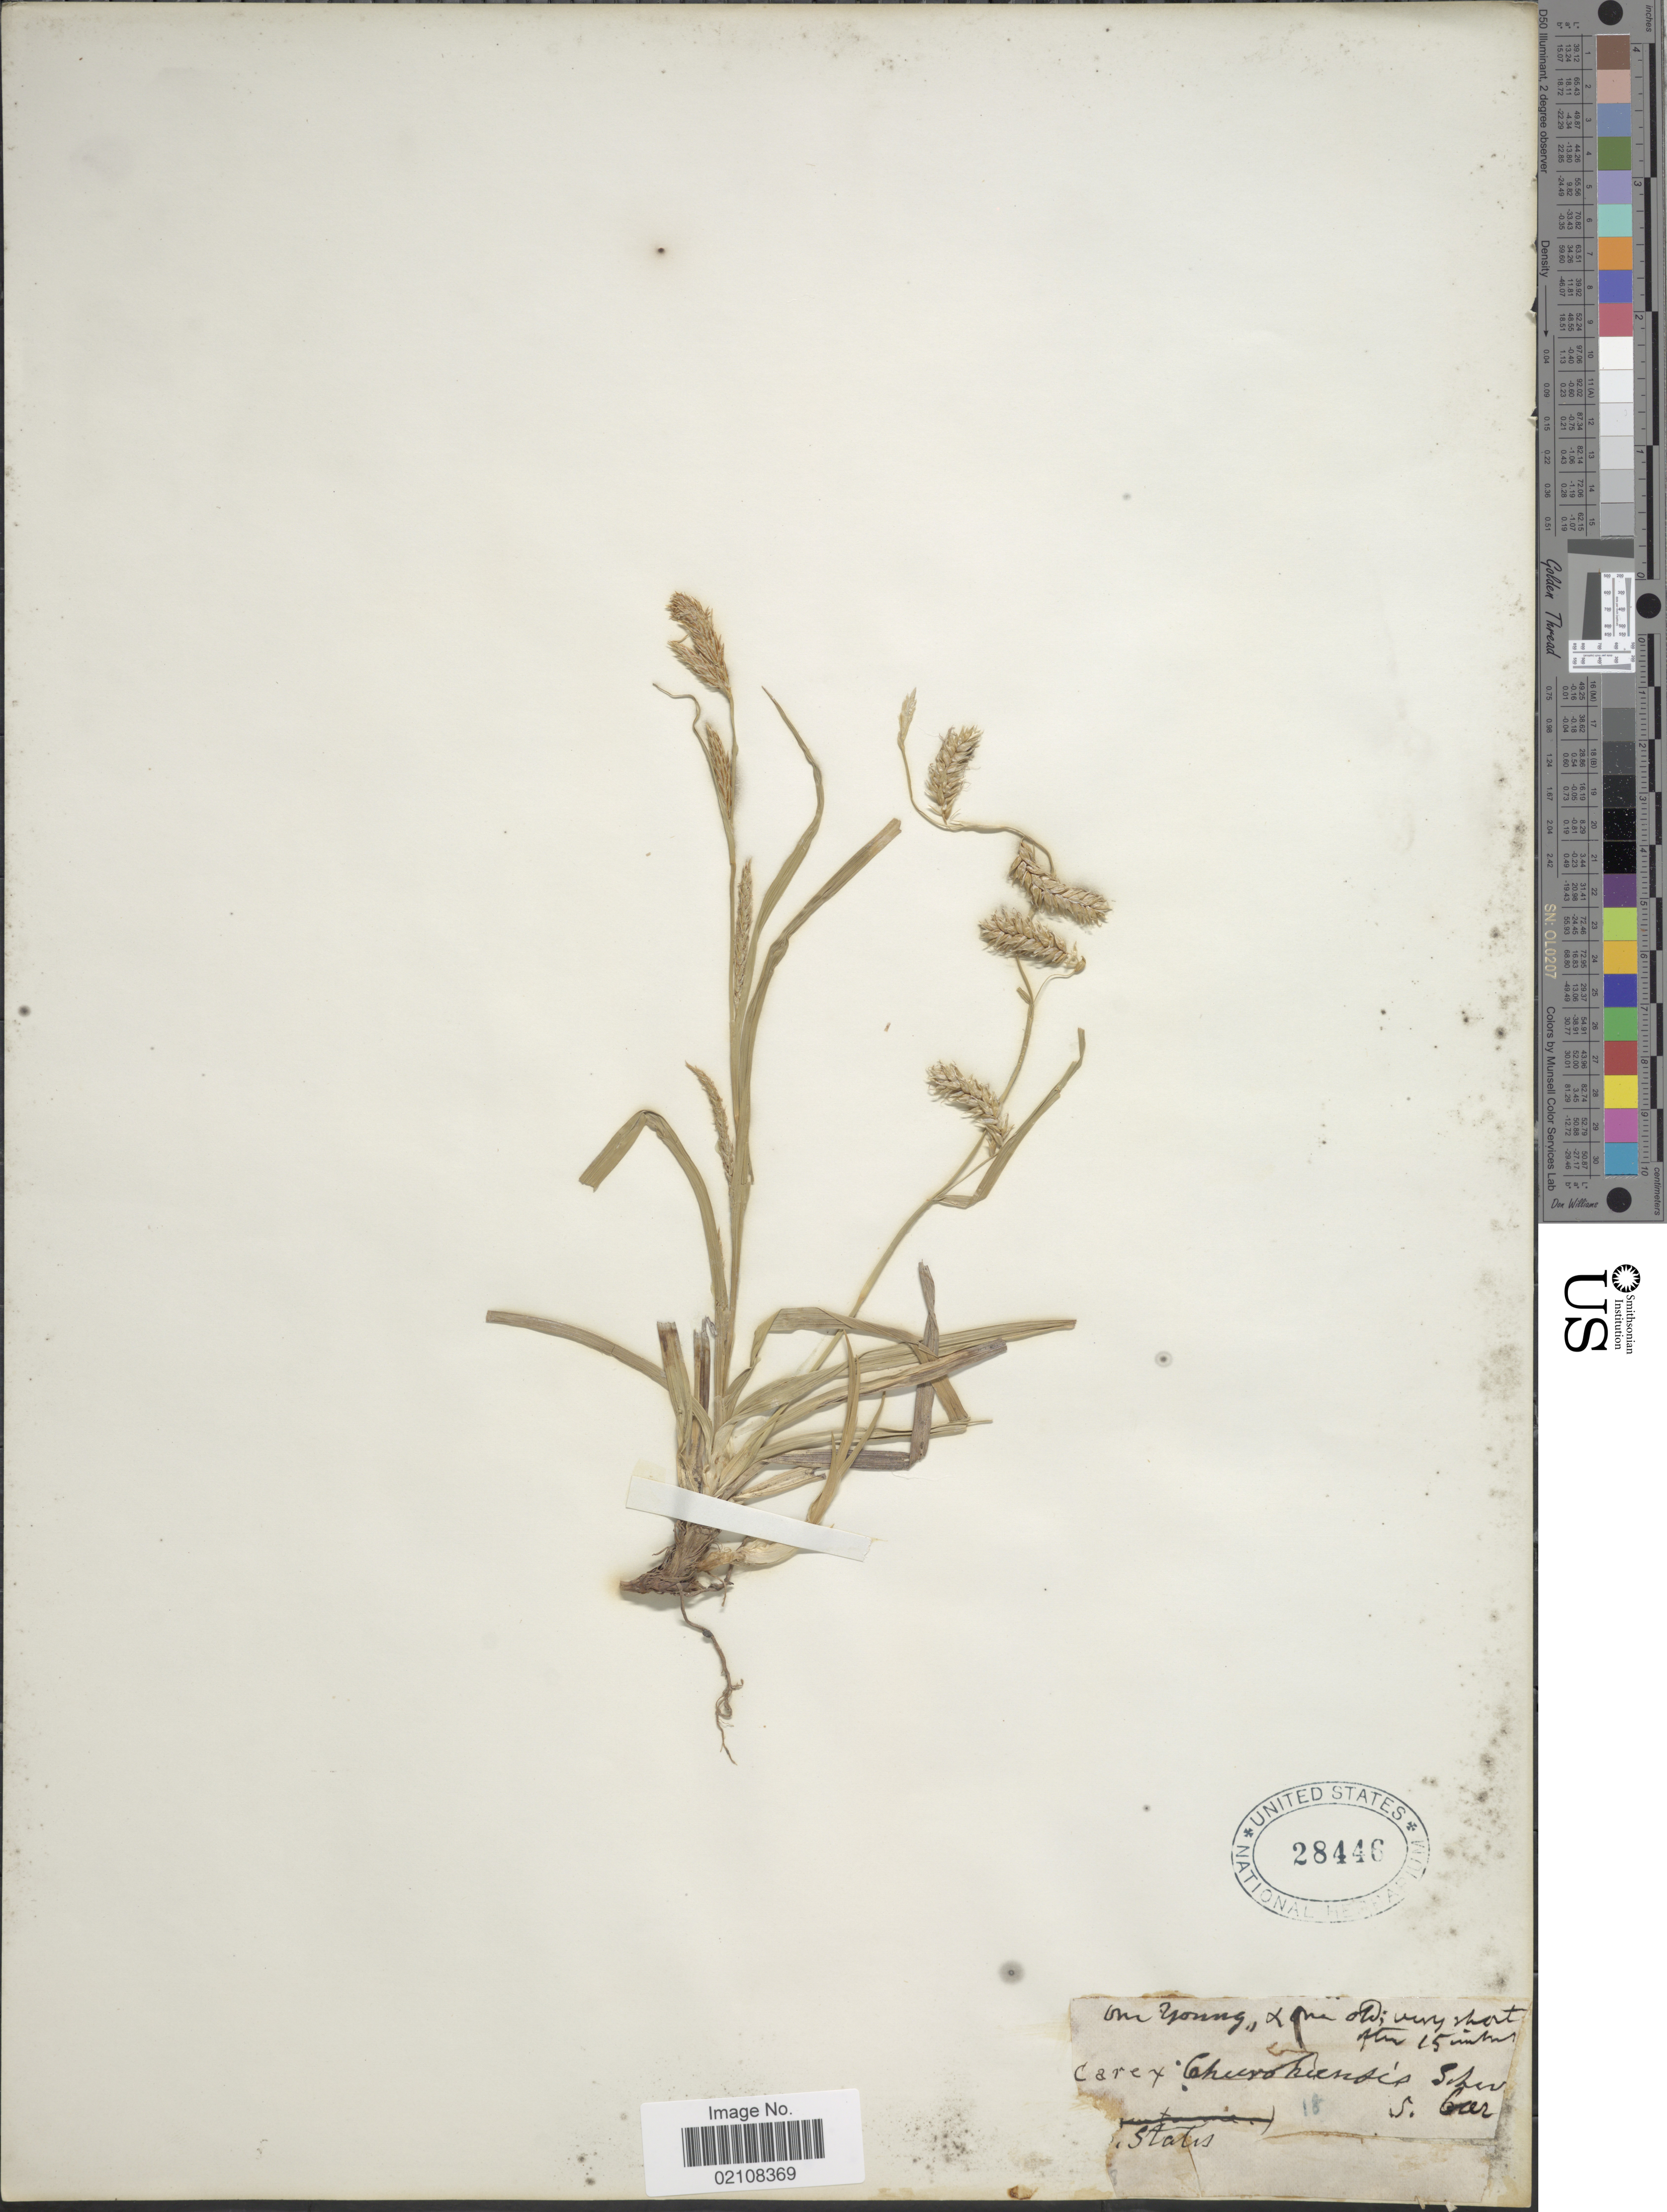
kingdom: Plantae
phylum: Tracheophyta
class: Liliopsida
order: Poales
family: Cyperaceae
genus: Carex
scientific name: Carex cherokeensis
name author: Schwein.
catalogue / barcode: US 28446